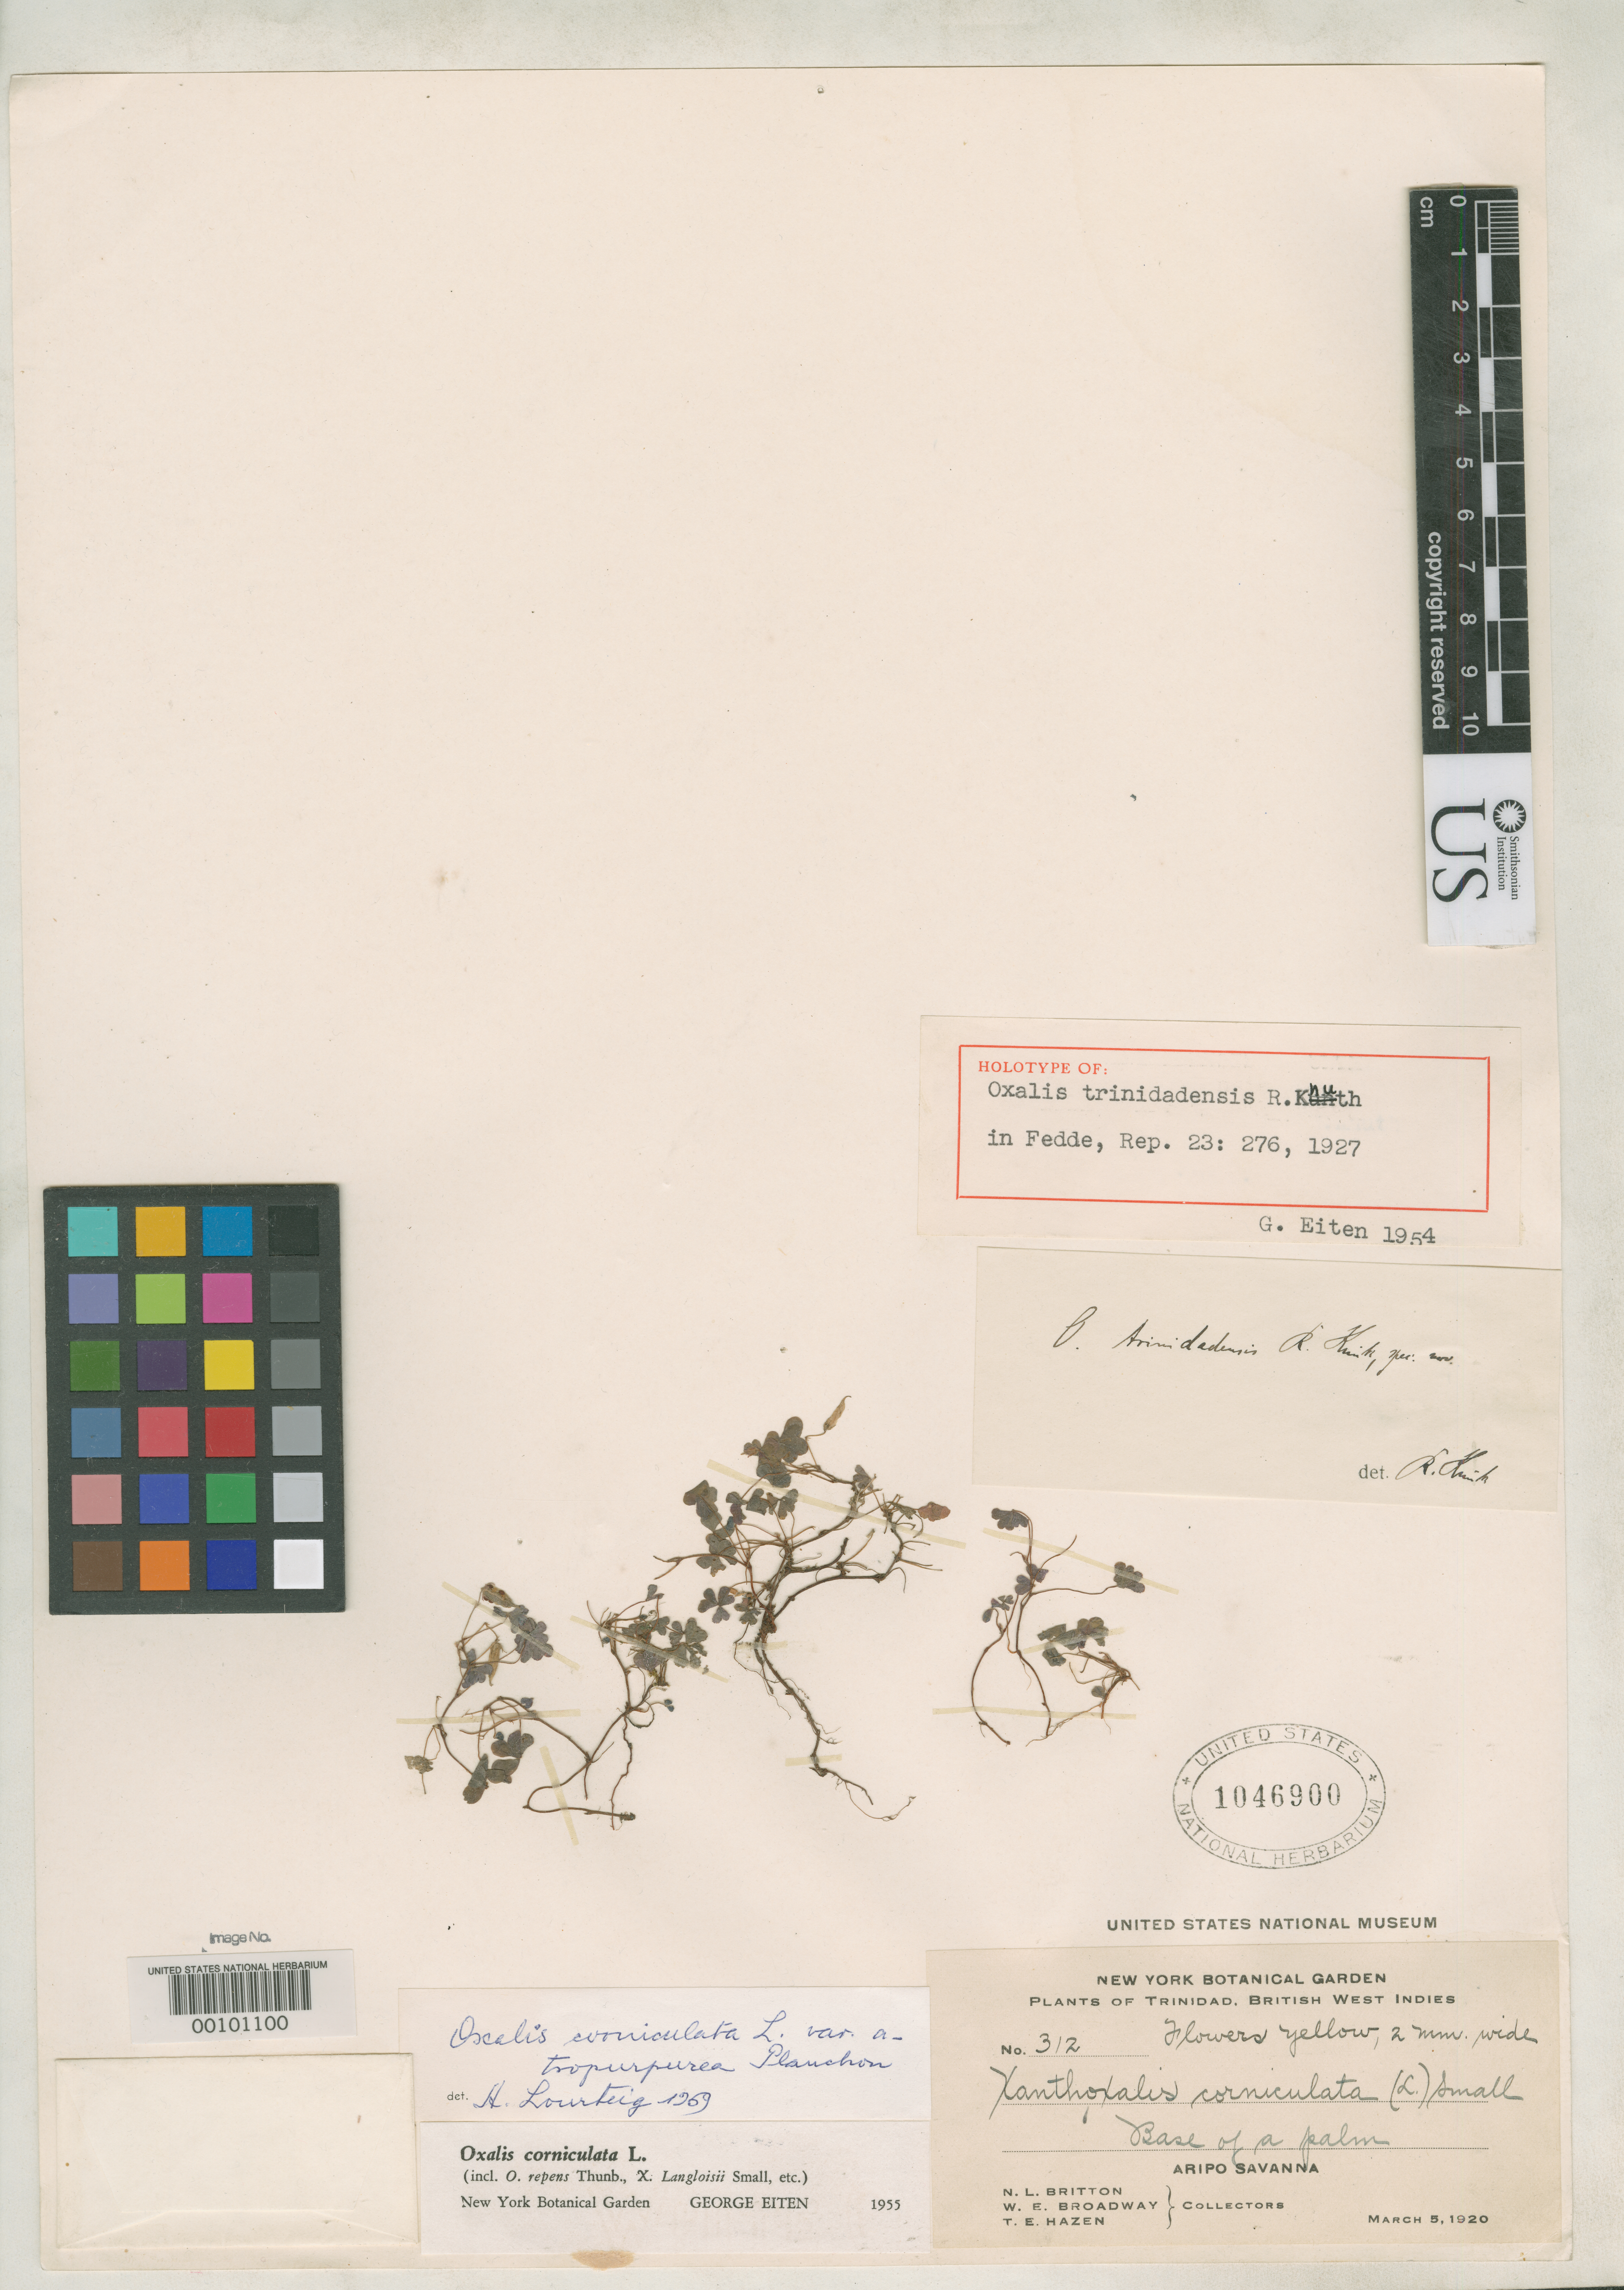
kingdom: Plantae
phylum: Tracheophyta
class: Magnoliopsida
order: Oxalidales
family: Oxalidaceae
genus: Oxalis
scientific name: Oxalis trinidadensis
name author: R. Knuth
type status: Holotype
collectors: N. Britton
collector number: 312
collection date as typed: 05 Mar 1920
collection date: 1920-03-05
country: Trinidad and Tobago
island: Trinidad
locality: Aripo Savanna.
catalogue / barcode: US 1046900